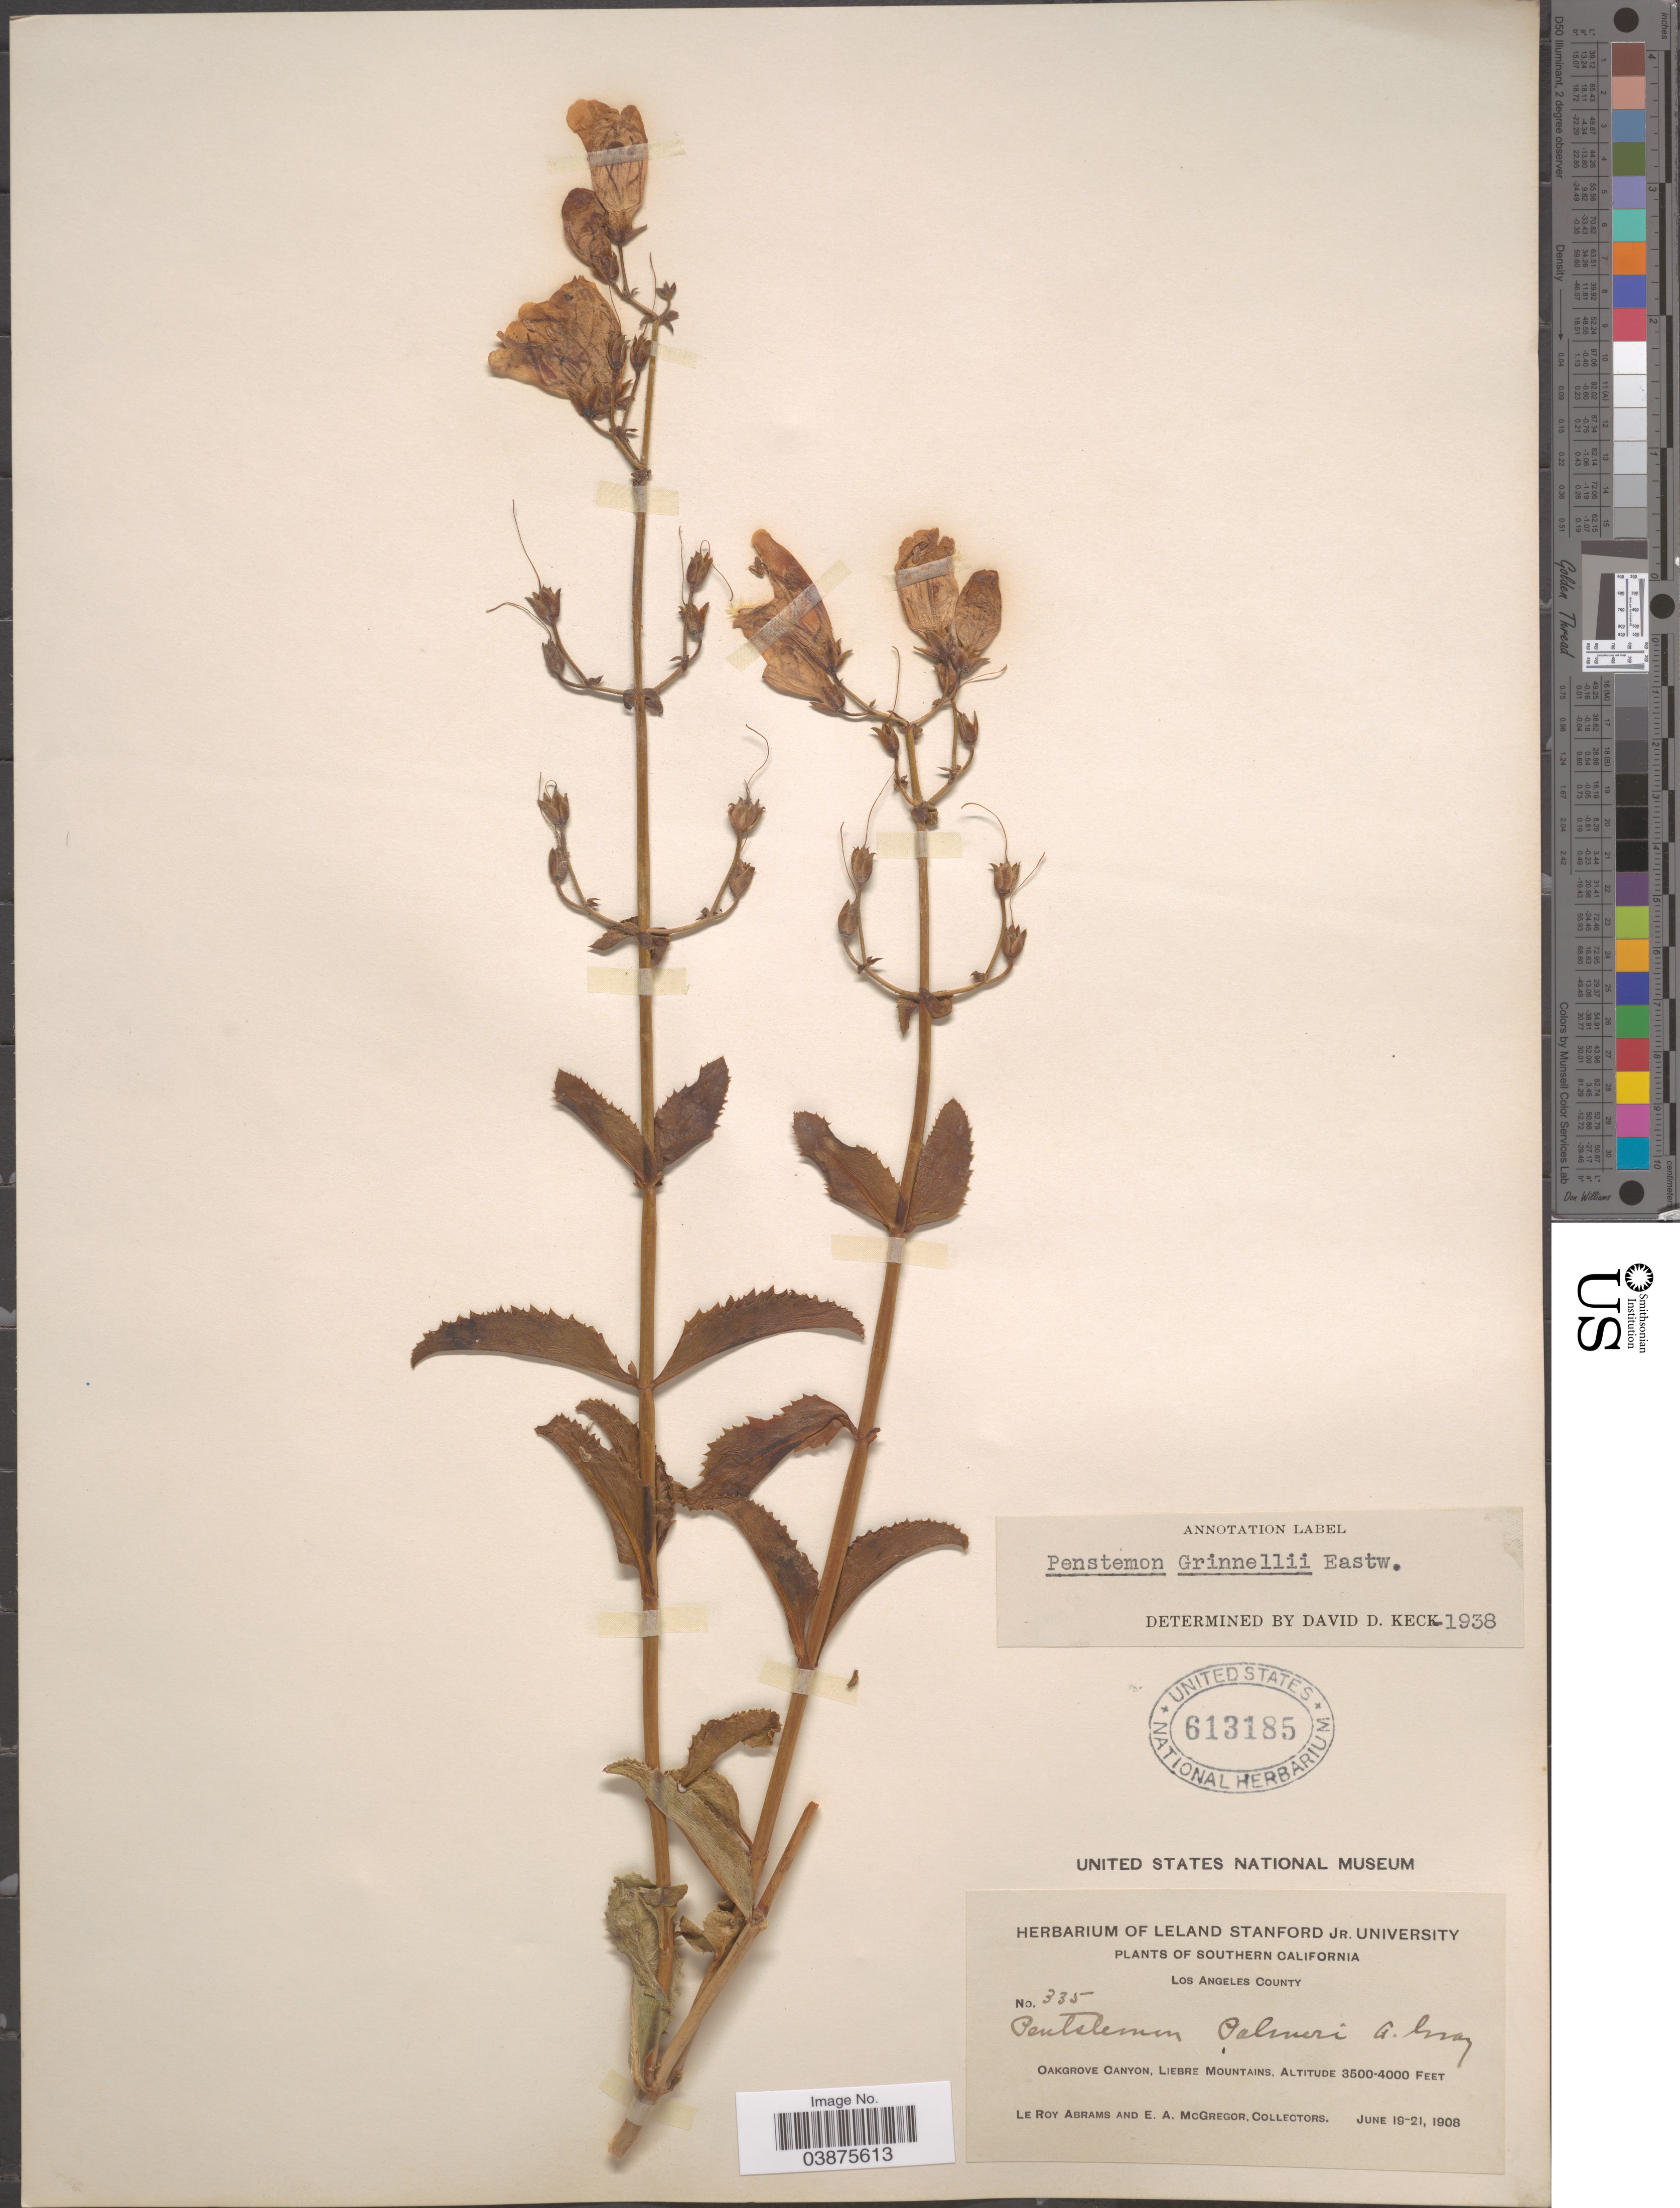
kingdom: Plantae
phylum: Tracheophyta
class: Magnoliopsida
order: Lamiales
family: Plantaginaceae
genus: Penstemon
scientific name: Penstemon grinnellii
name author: Eastw.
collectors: L. Abrams & E. A. McGregor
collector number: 335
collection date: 1908-06-19/1908-06-21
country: United States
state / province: California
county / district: Los Angeles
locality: Southern California. Los Angeles County. Oakgrove Canyon, Liebre Mountains.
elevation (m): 1067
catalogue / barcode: US 613185